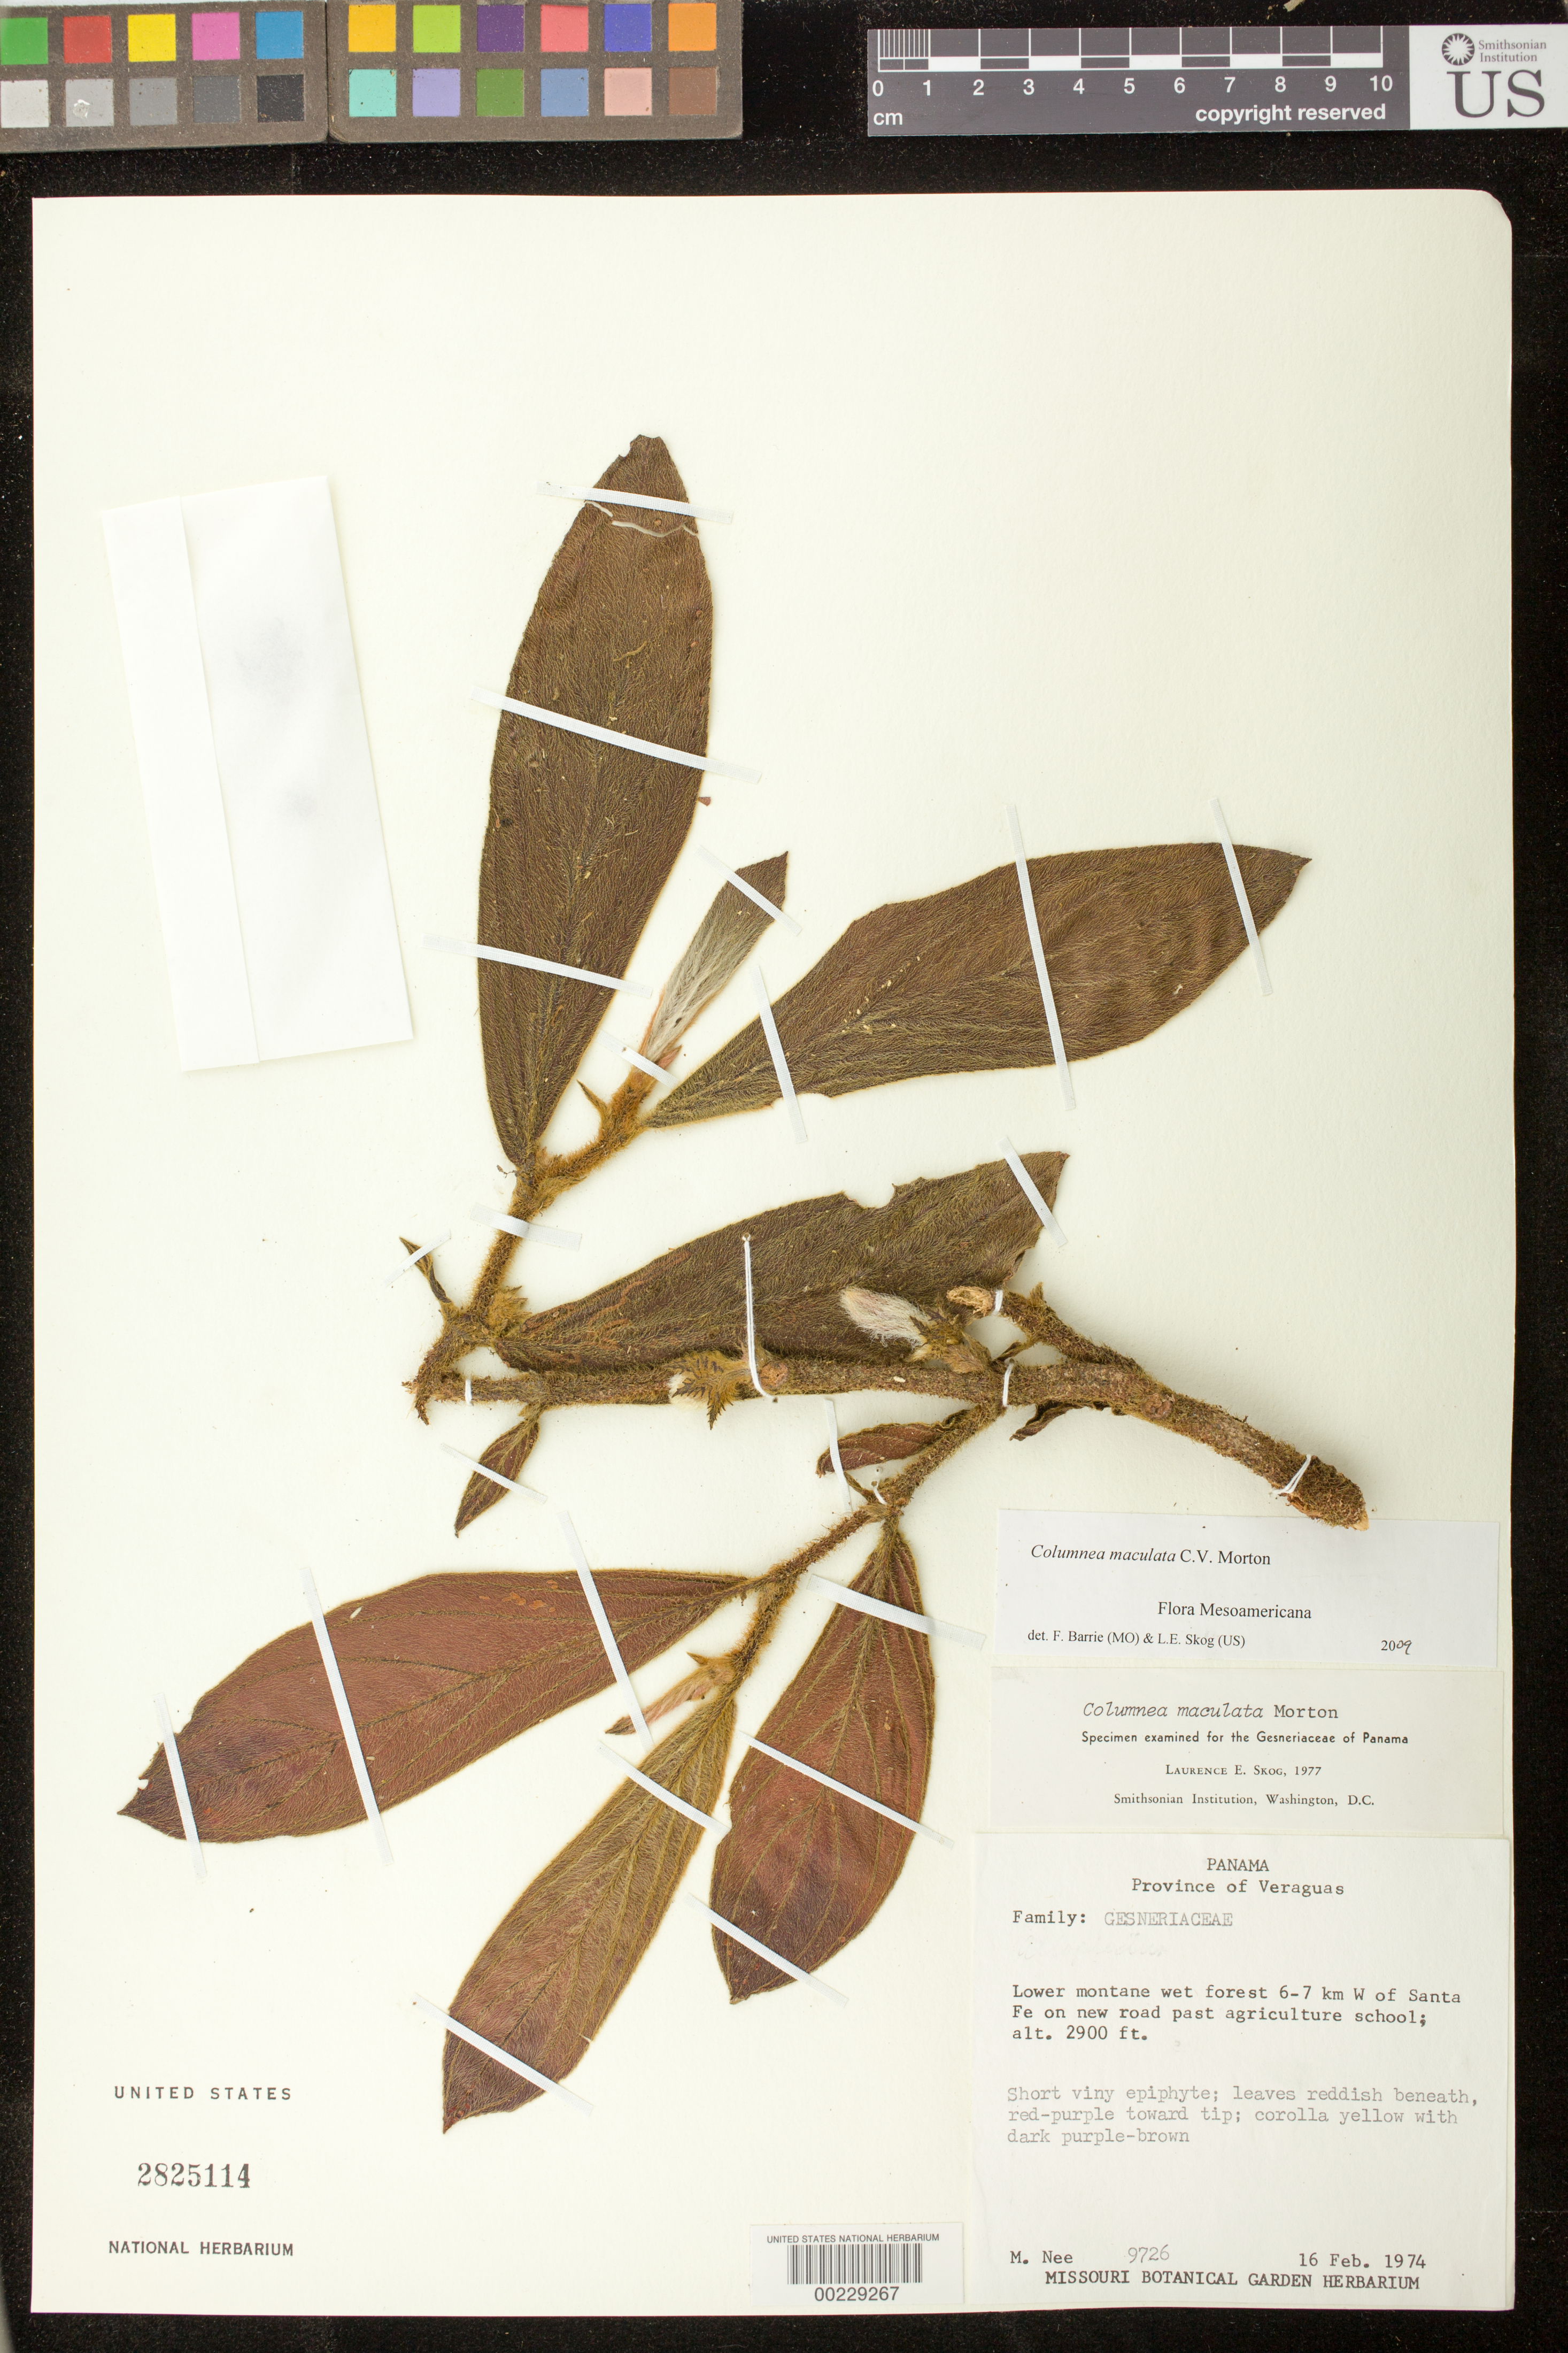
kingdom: Plantae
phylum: Tracheophyta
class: Magnoliopsida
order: Lamiales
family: Gesneriaceae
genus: Columnea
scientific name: Columnea maculata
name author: C.V. Morton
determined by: Clark, J. L., (SEL), The Marie Selby Botanical Garden (UNITED STATES)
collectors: M. Nee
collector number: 9726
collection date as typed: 16 Feb 1974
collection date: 1974-02-16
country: Panama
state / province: Veraguas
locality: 6-7 km W of Santa Fe on new road past agriculture school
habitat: Lower montane wet forest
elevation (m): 884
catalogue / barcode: US 2825114